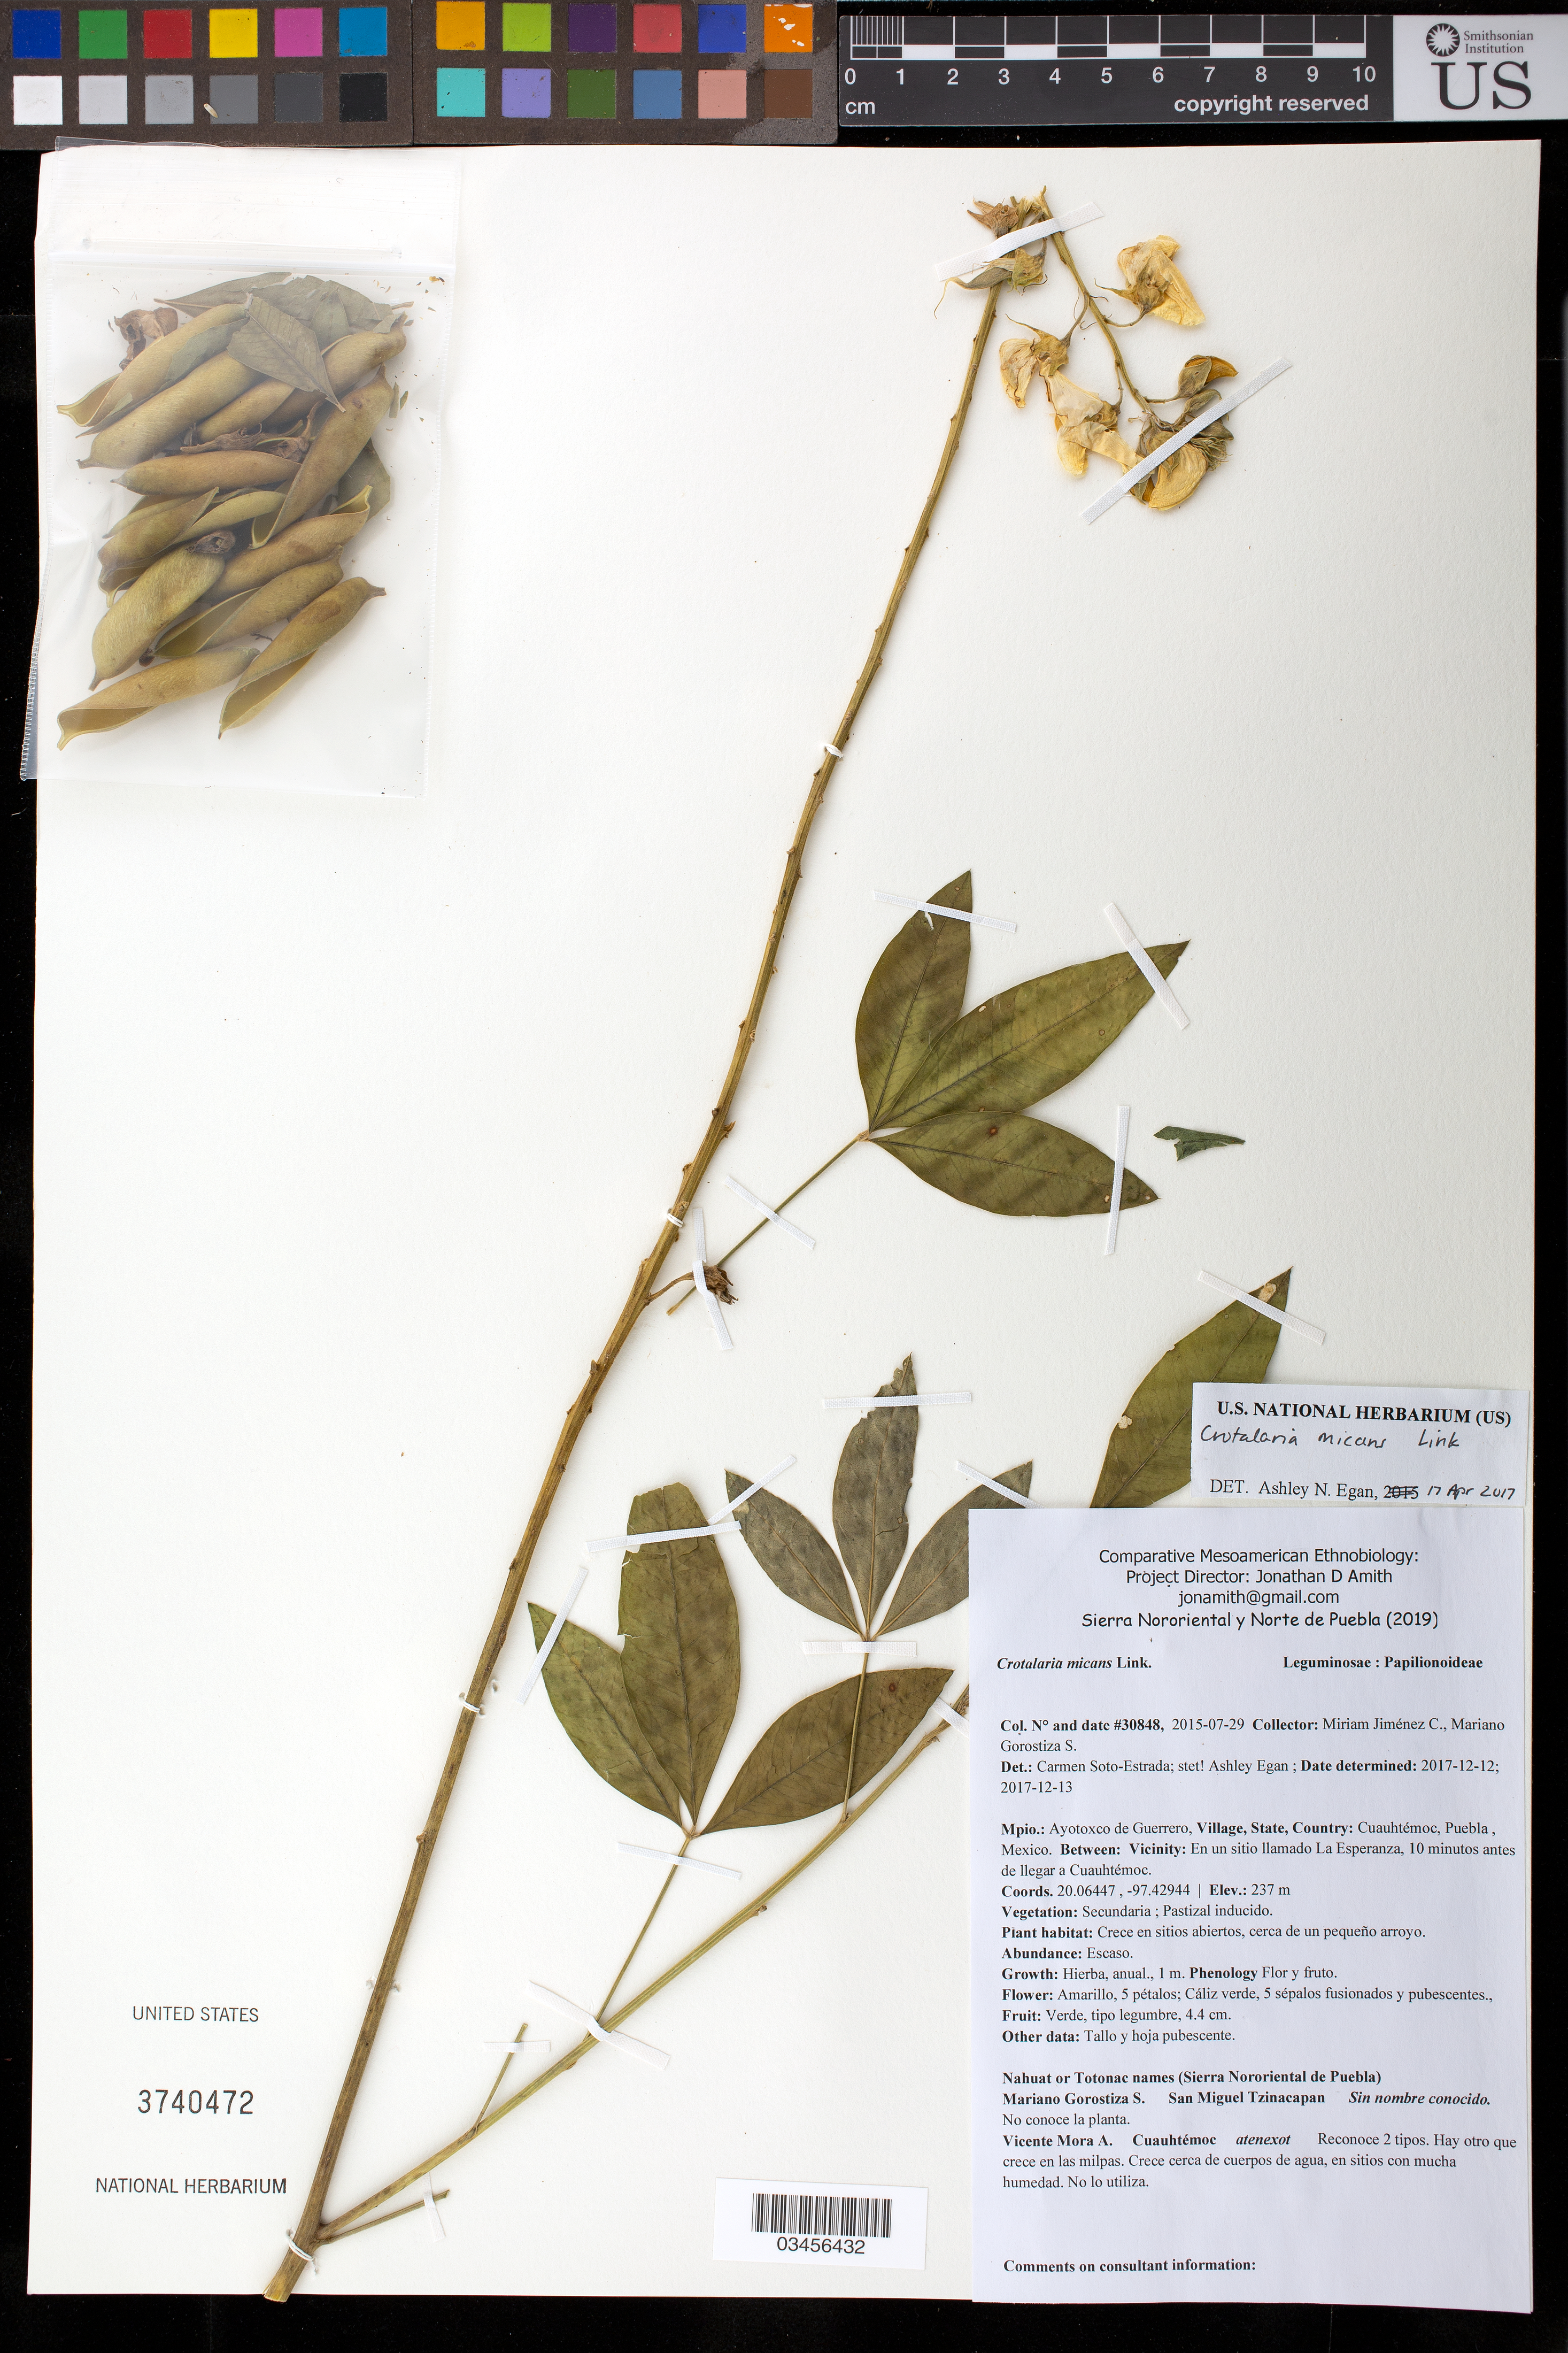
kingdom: Plantae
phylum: Tracheophyta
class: Magnoliopsida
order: Fabales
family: Fabaceae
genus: Crotalaria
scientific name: Crotalaria micans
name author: Link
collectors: M. Jiménez Chimil & M. Gorostiza S.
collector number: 30848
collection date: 2015-07-29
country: México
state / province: Puebla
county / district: Ayotoxco de Guerrero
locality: PUEBLO: Cuauhtémoc; LOCALIDAD EXACTA: En un sitio llamado La Esperanza, 10 minutos antes de llegar a Cuauhtémoc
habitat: Pastizal inducido | En sitios abiertos, cerca de un pequeño arroyo.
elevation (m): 237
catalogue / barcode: US 3740472